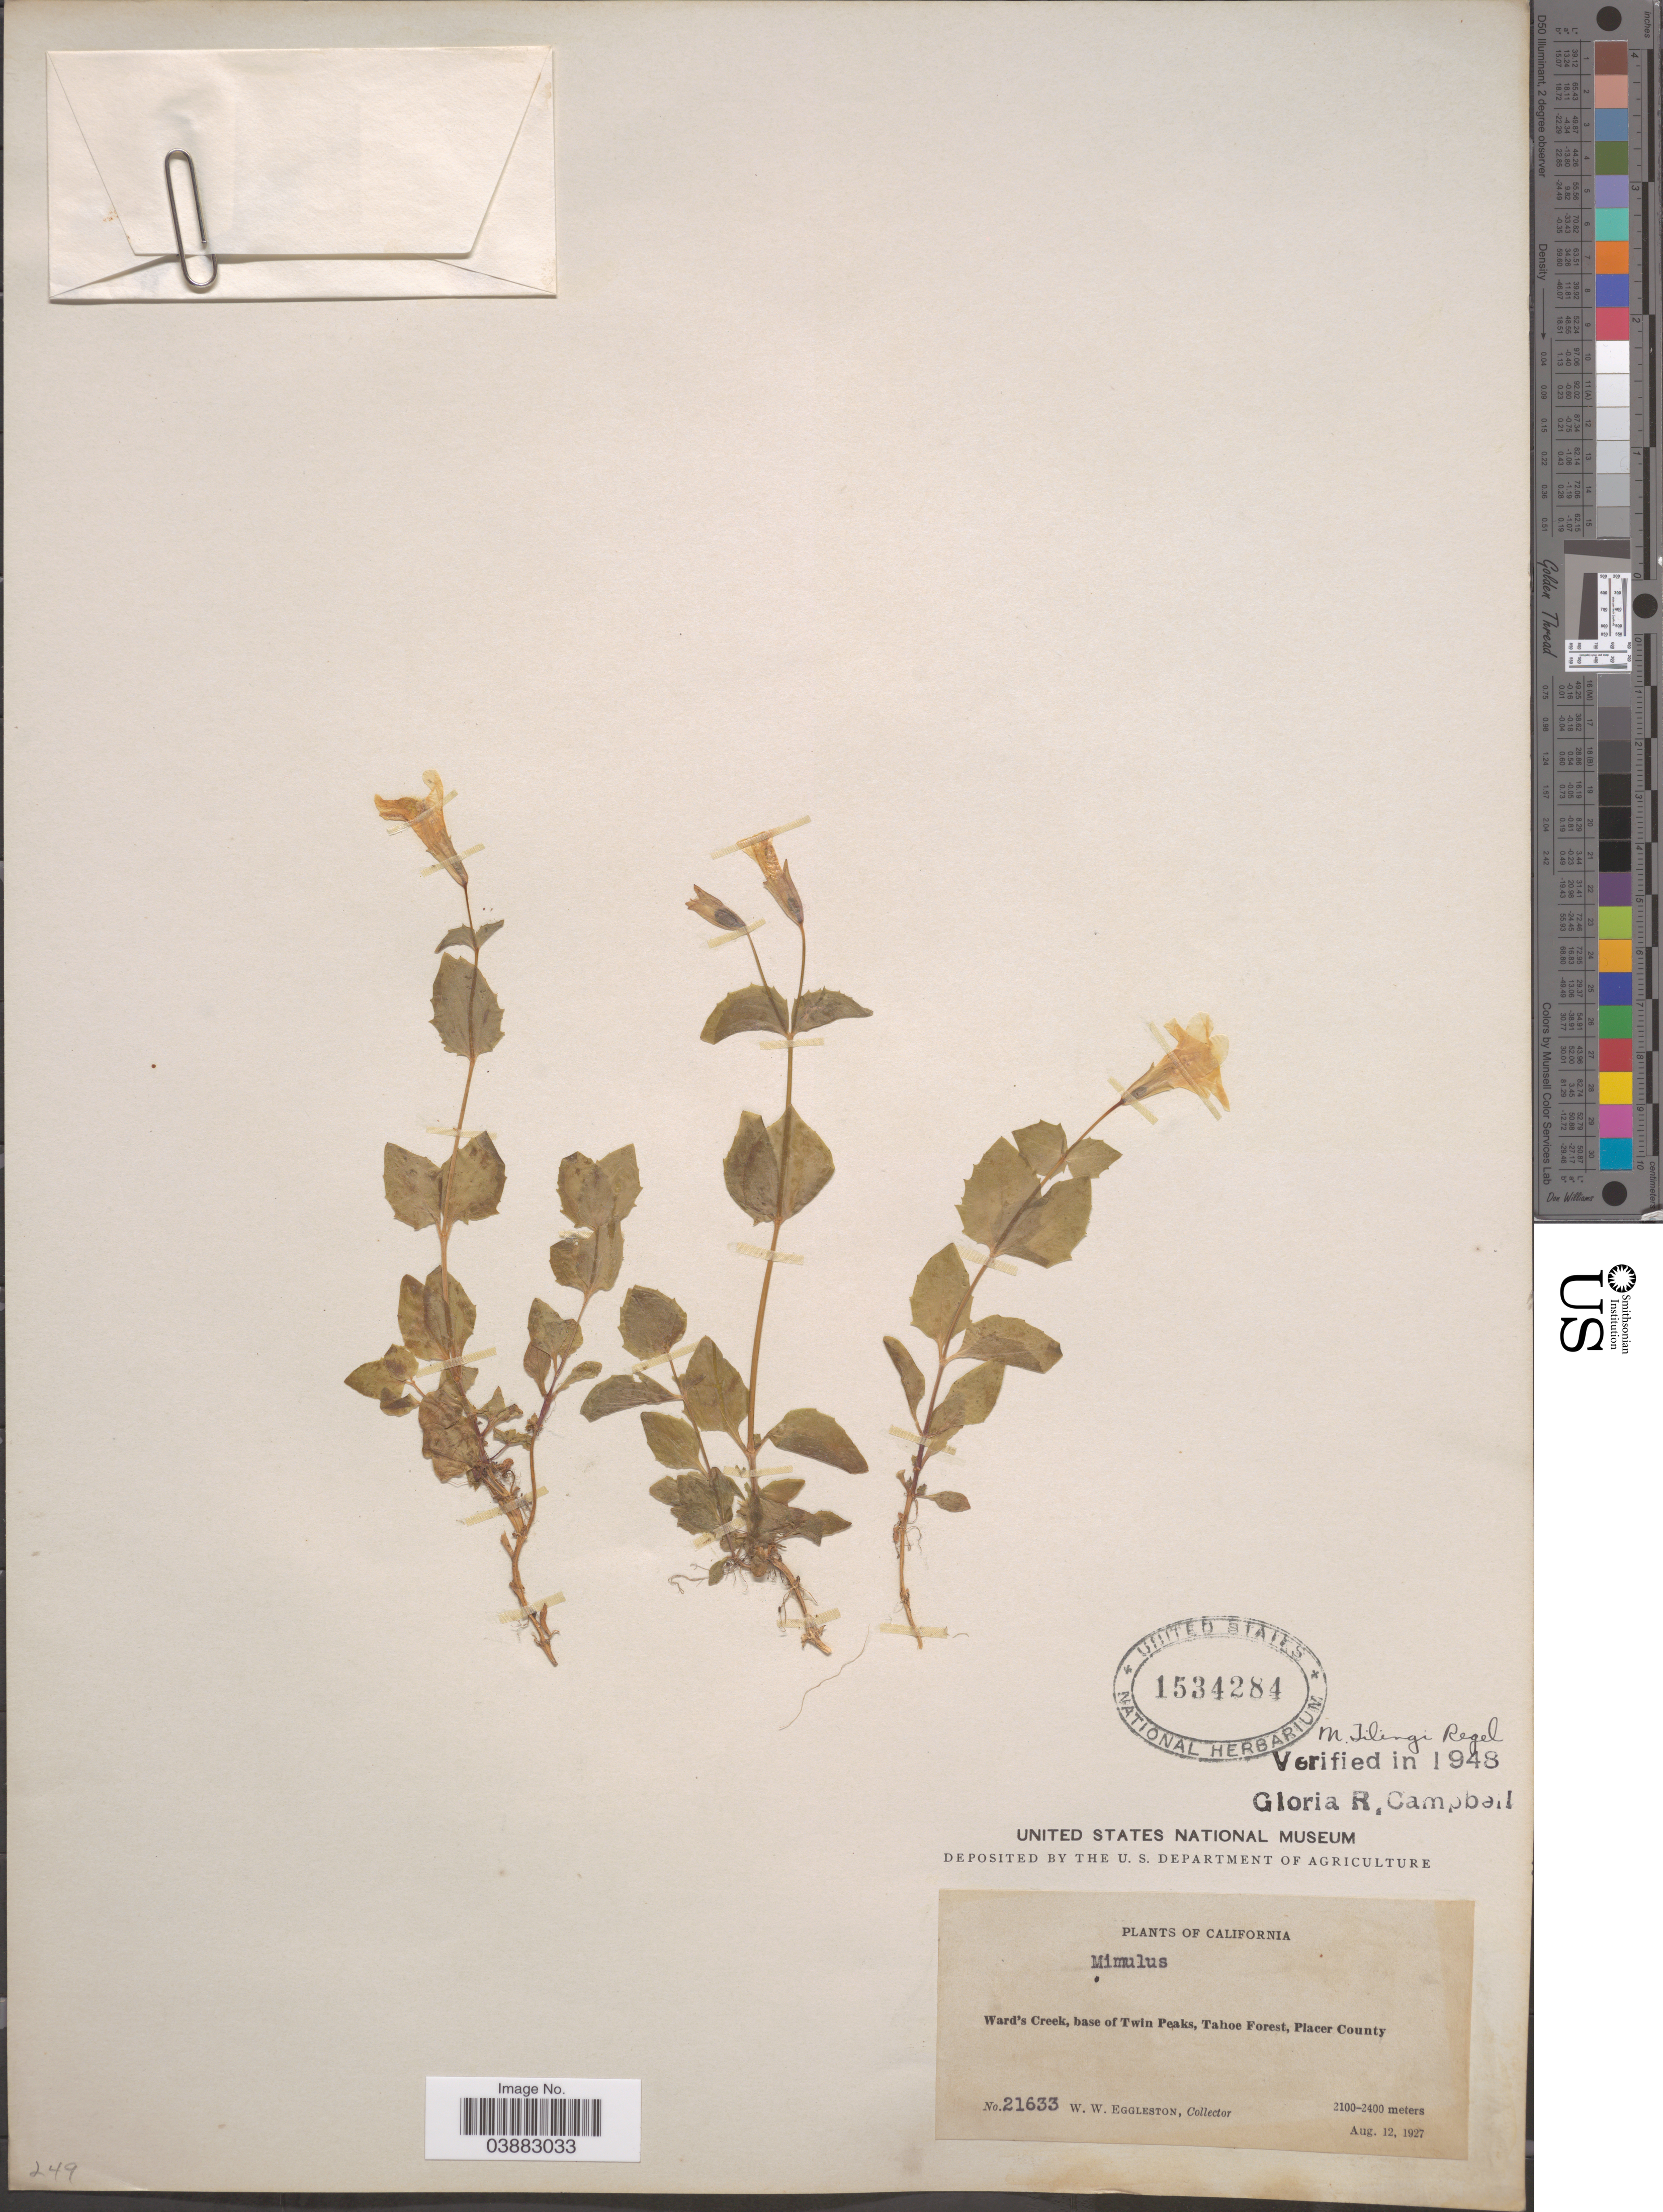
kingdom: Plantae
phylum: Tracheophyta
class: Magnoliopsida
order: Lamiales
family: Phrymaceae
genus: Mimulus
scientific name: Mimulus tilingii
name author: Regel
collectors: W. W. Eggleston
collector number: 21633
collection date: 1927-08-12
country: United States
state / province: California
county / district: Placer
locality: Ward's Creek, base of Twin Peaks, Tahoe Forest, Placer County.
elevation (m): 2100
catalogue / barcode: US 1534284